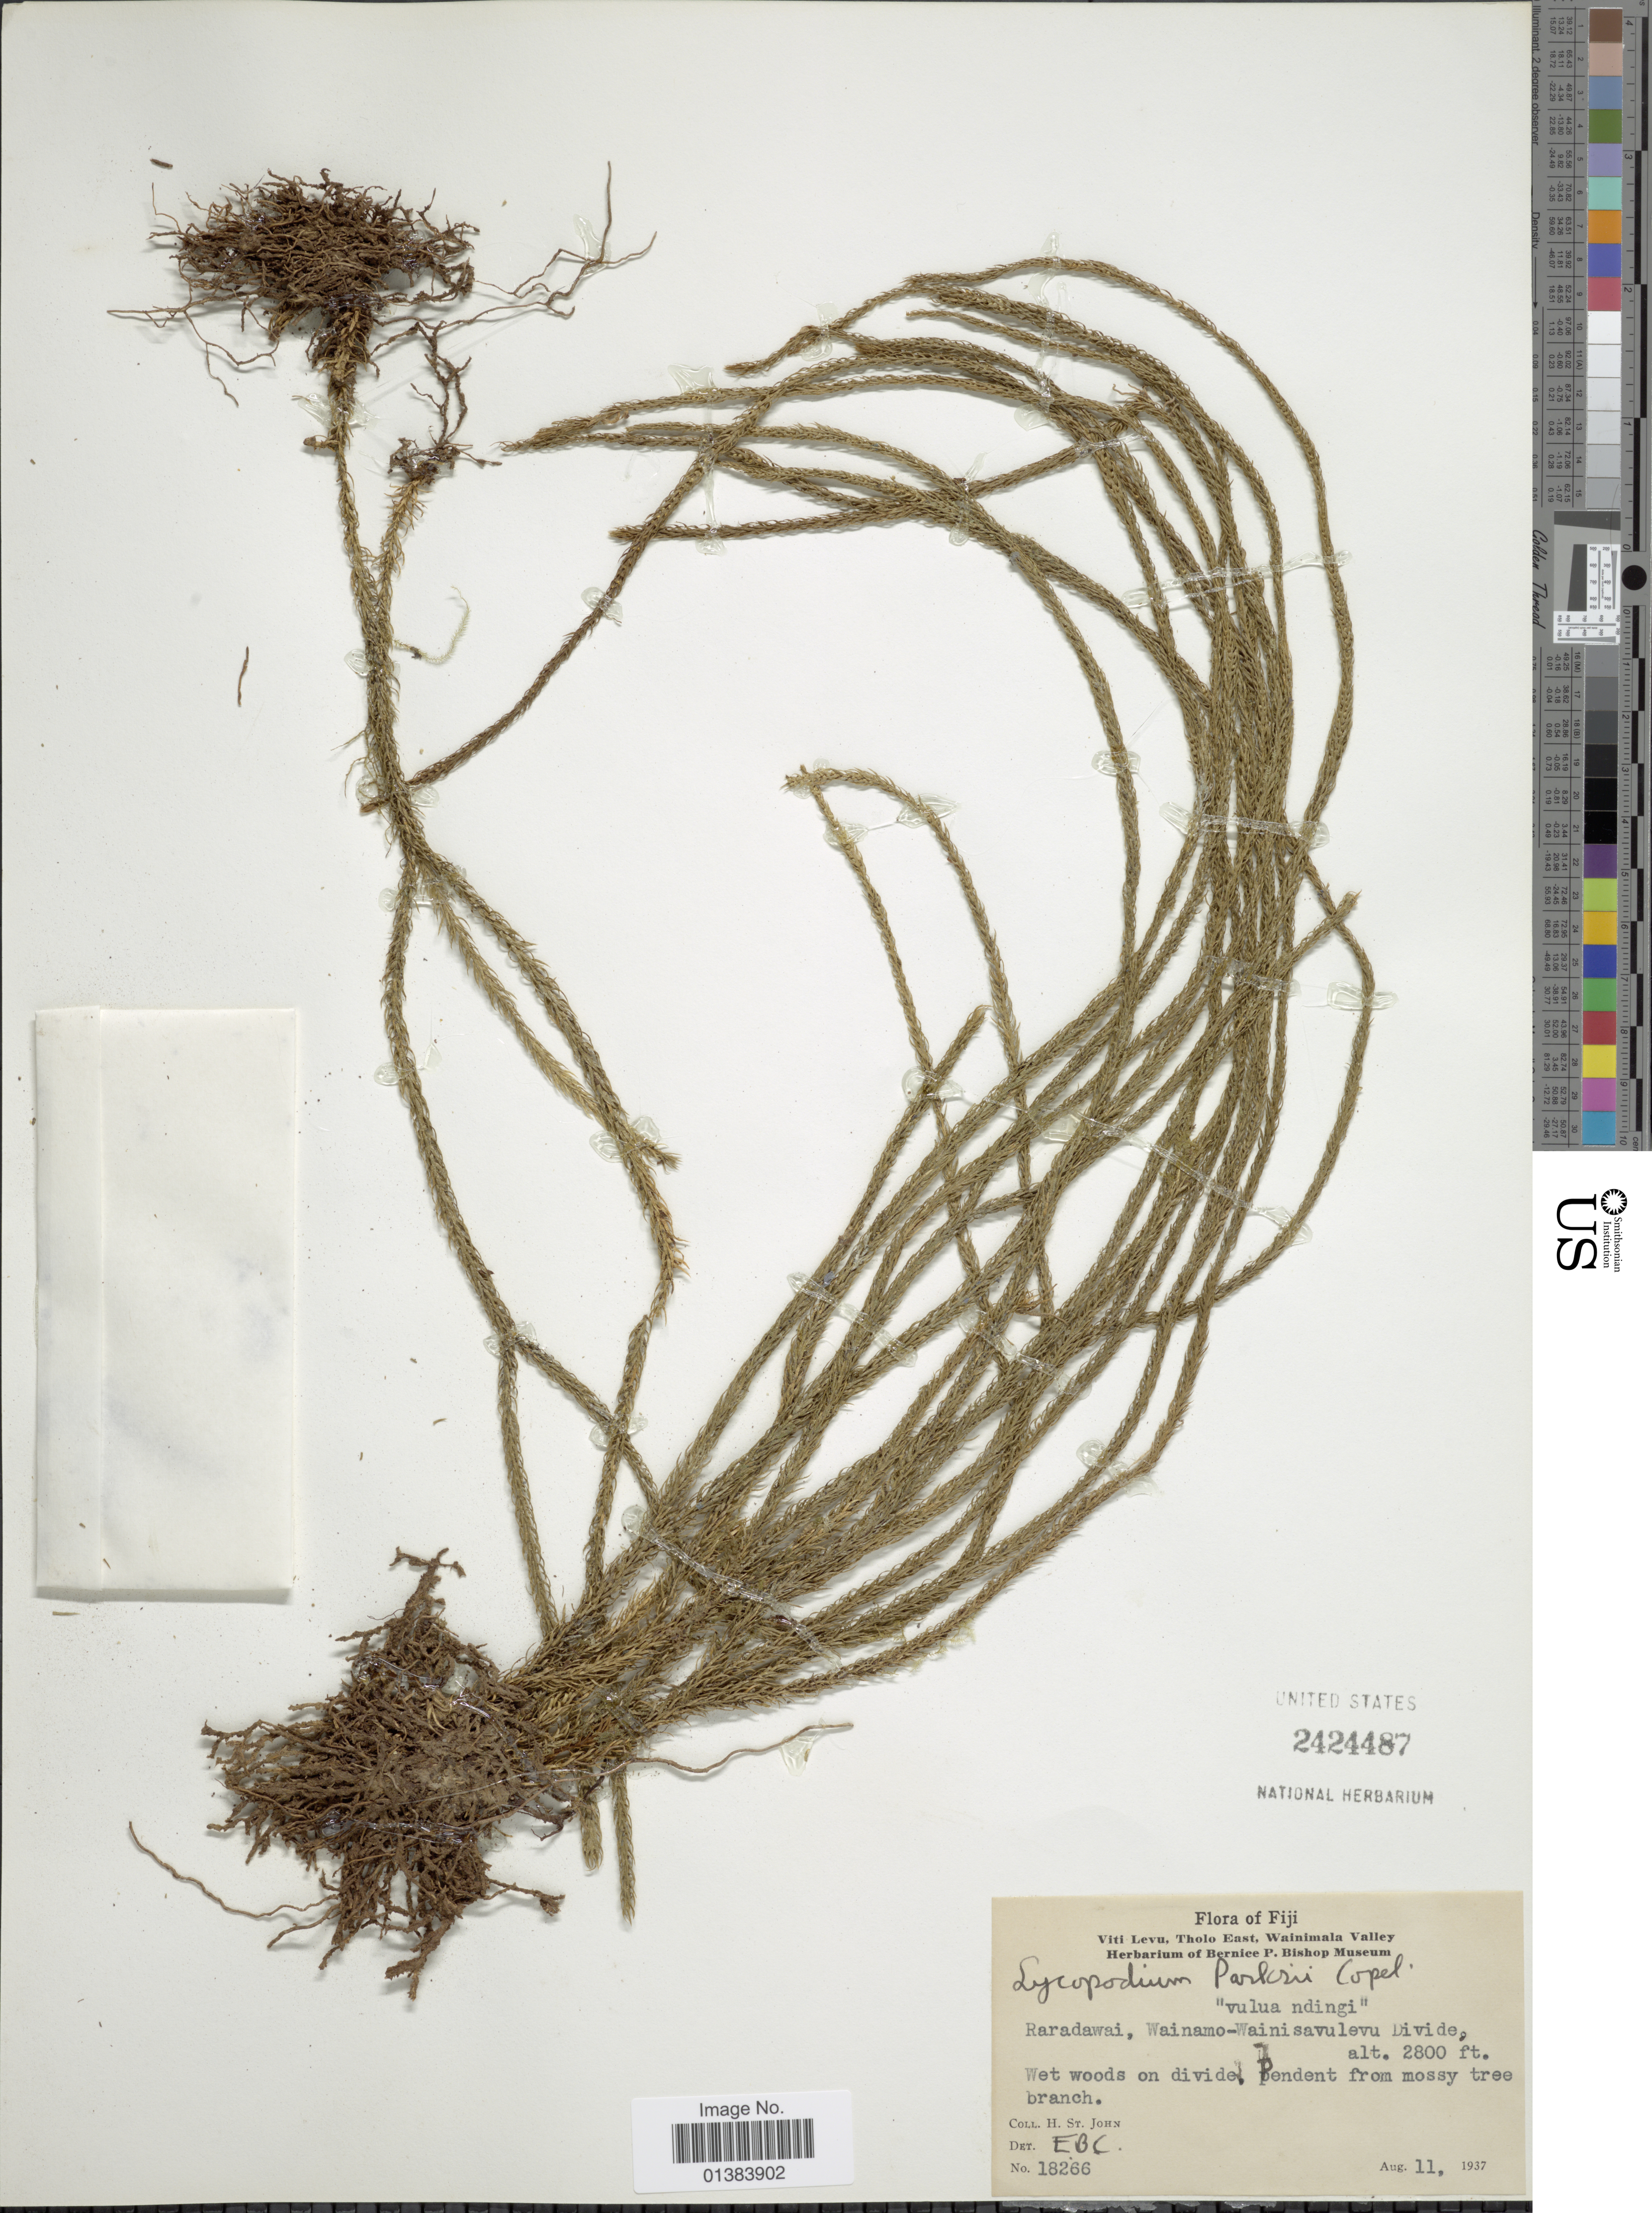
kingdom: Plantae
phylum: Tracheophyta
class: Lycopodiopsida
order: Lycopodiales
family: Lycopodiaceae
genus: Phlegmariurus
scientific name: Phlegmariurus parksii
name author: (Copel.) A. R. Field & Bostock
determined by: Field, A. R.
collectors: H. St. John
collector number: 18266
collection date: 1937-08-11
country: Fiji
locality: Raradawai, Wainamo-Wainisavulevu Divide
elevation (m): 853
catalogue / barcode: US 2424487